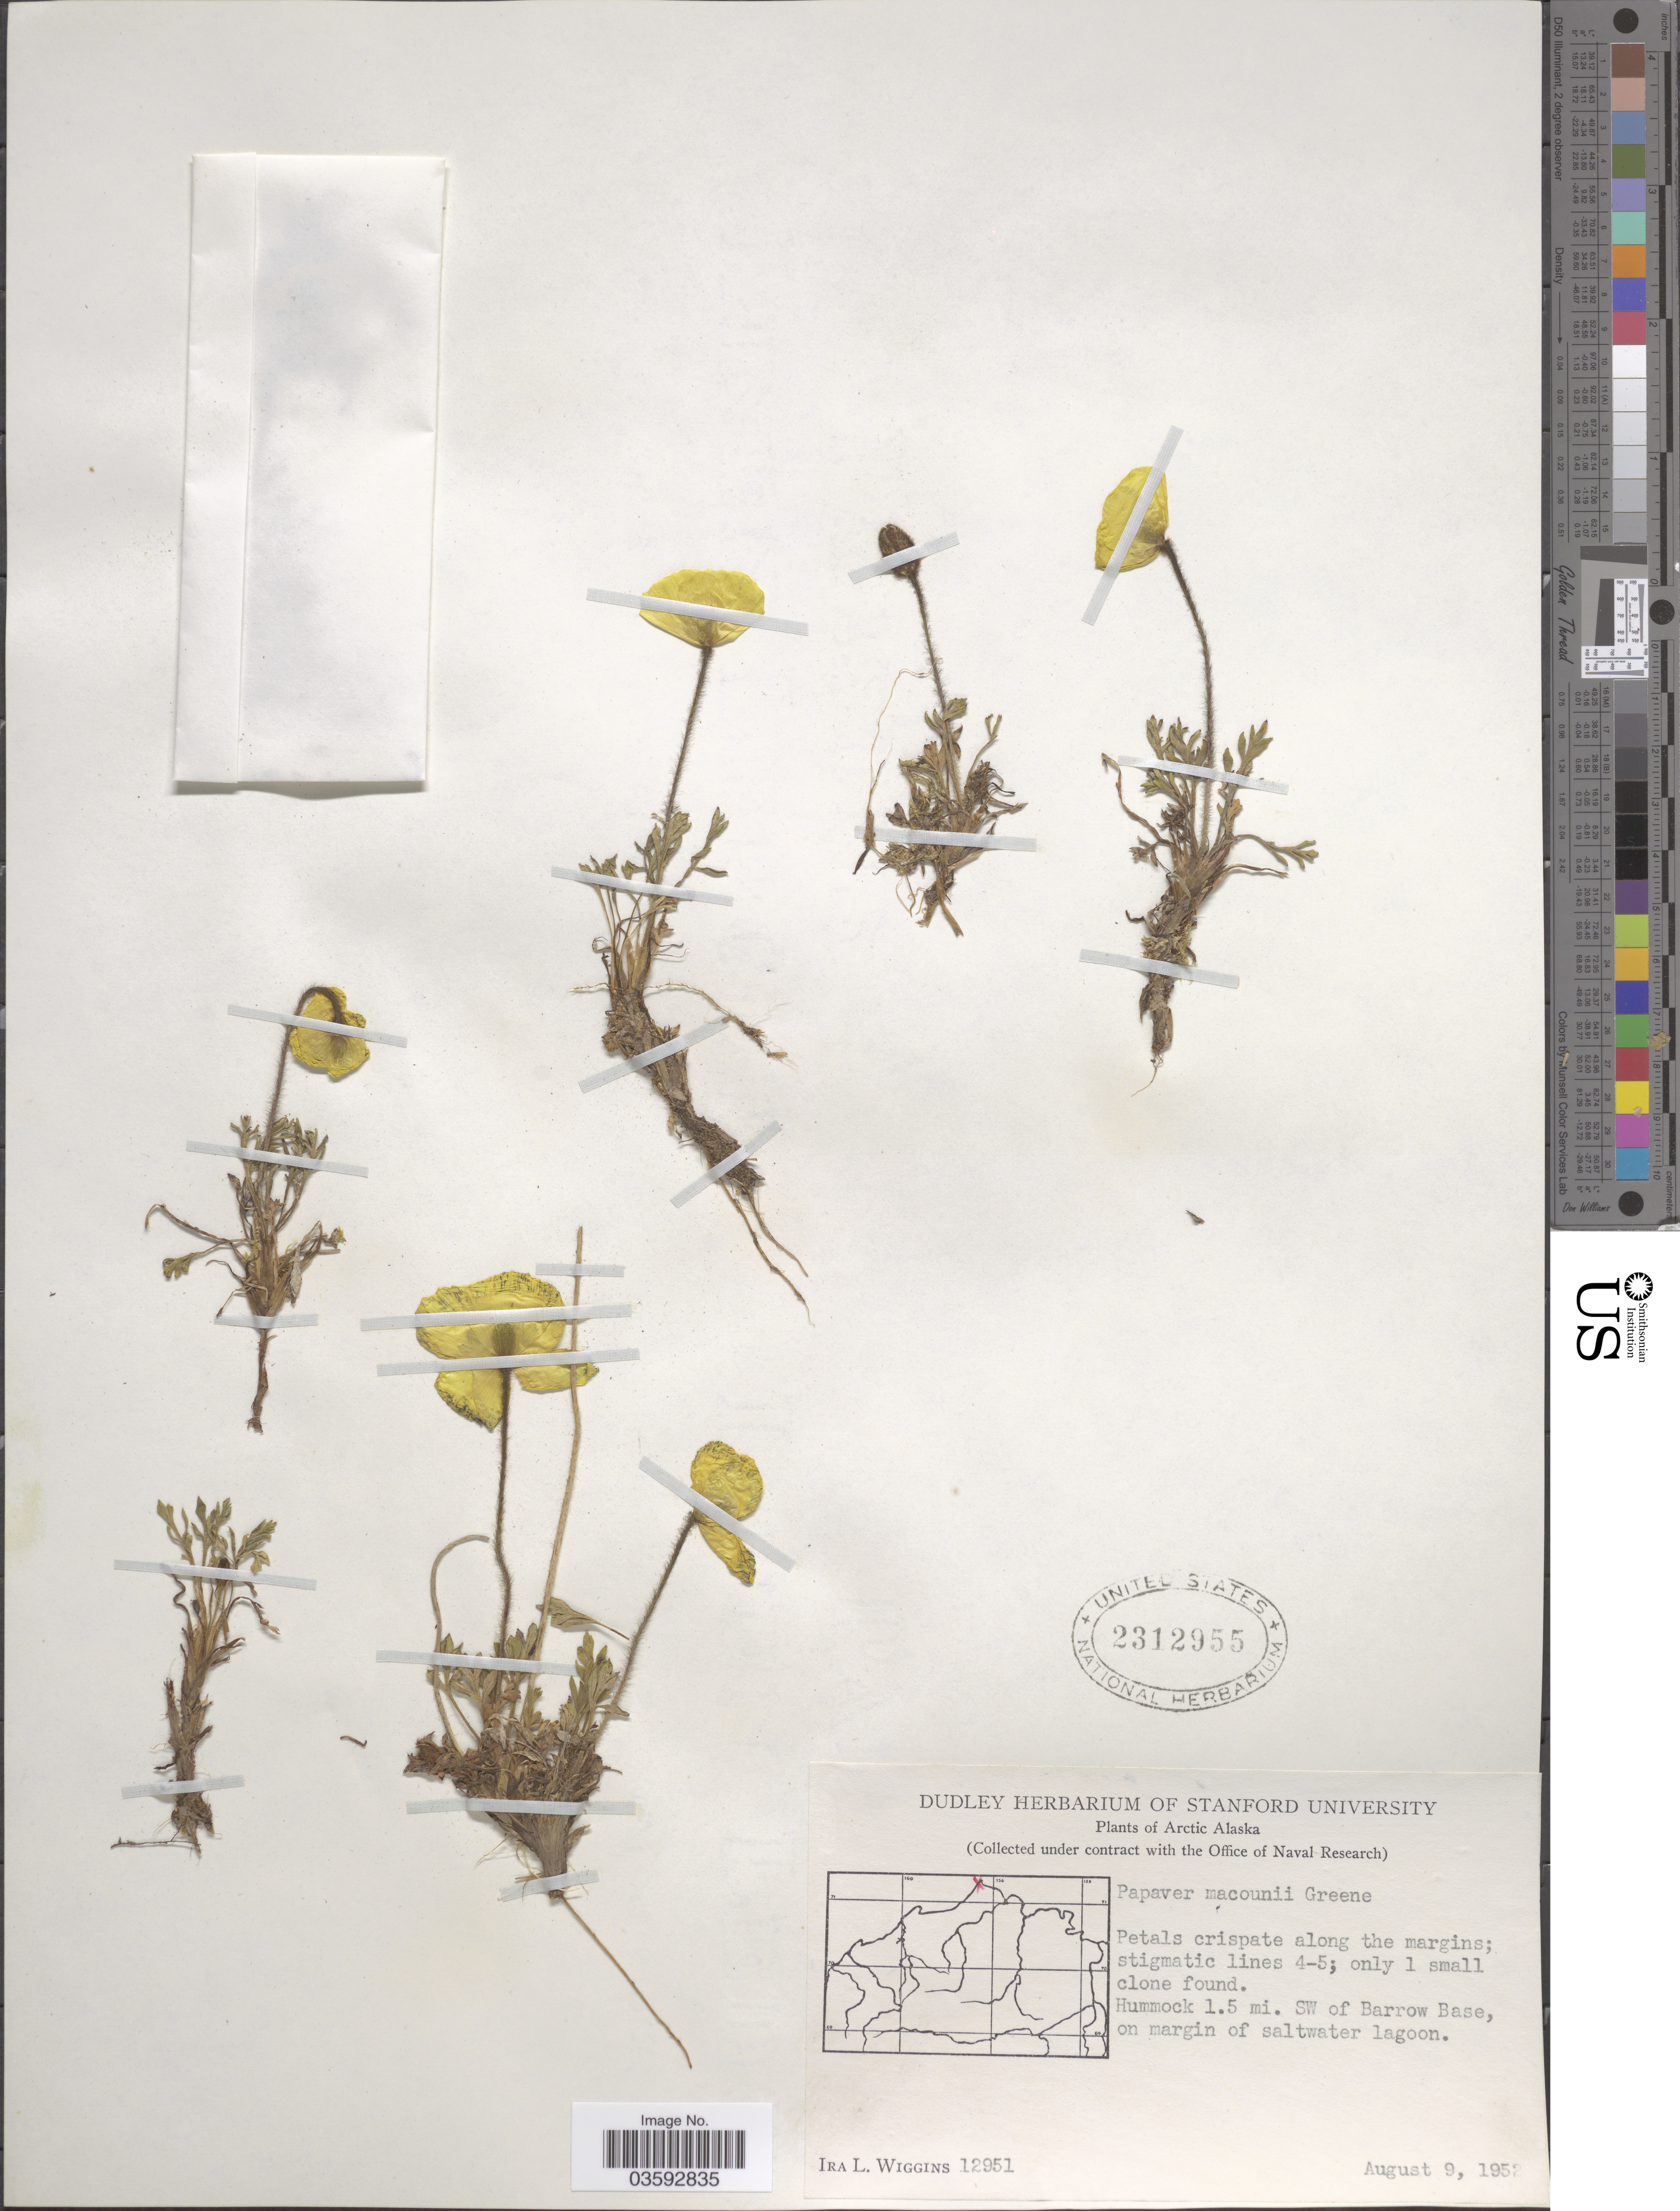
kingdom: Plantae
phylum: Tracheophyta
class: Magnoliopsida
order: Ranunculales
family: Papaveraceae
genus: Papaver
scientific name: Papaver macounii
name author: Greene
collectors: I. L. Wiggins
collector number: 12951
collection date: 1952-08-09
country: United States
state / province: Alaska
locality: Arctic Alaska. Hummock 1.5 mi. SW of Barrow Base.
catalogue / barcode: US 2312955